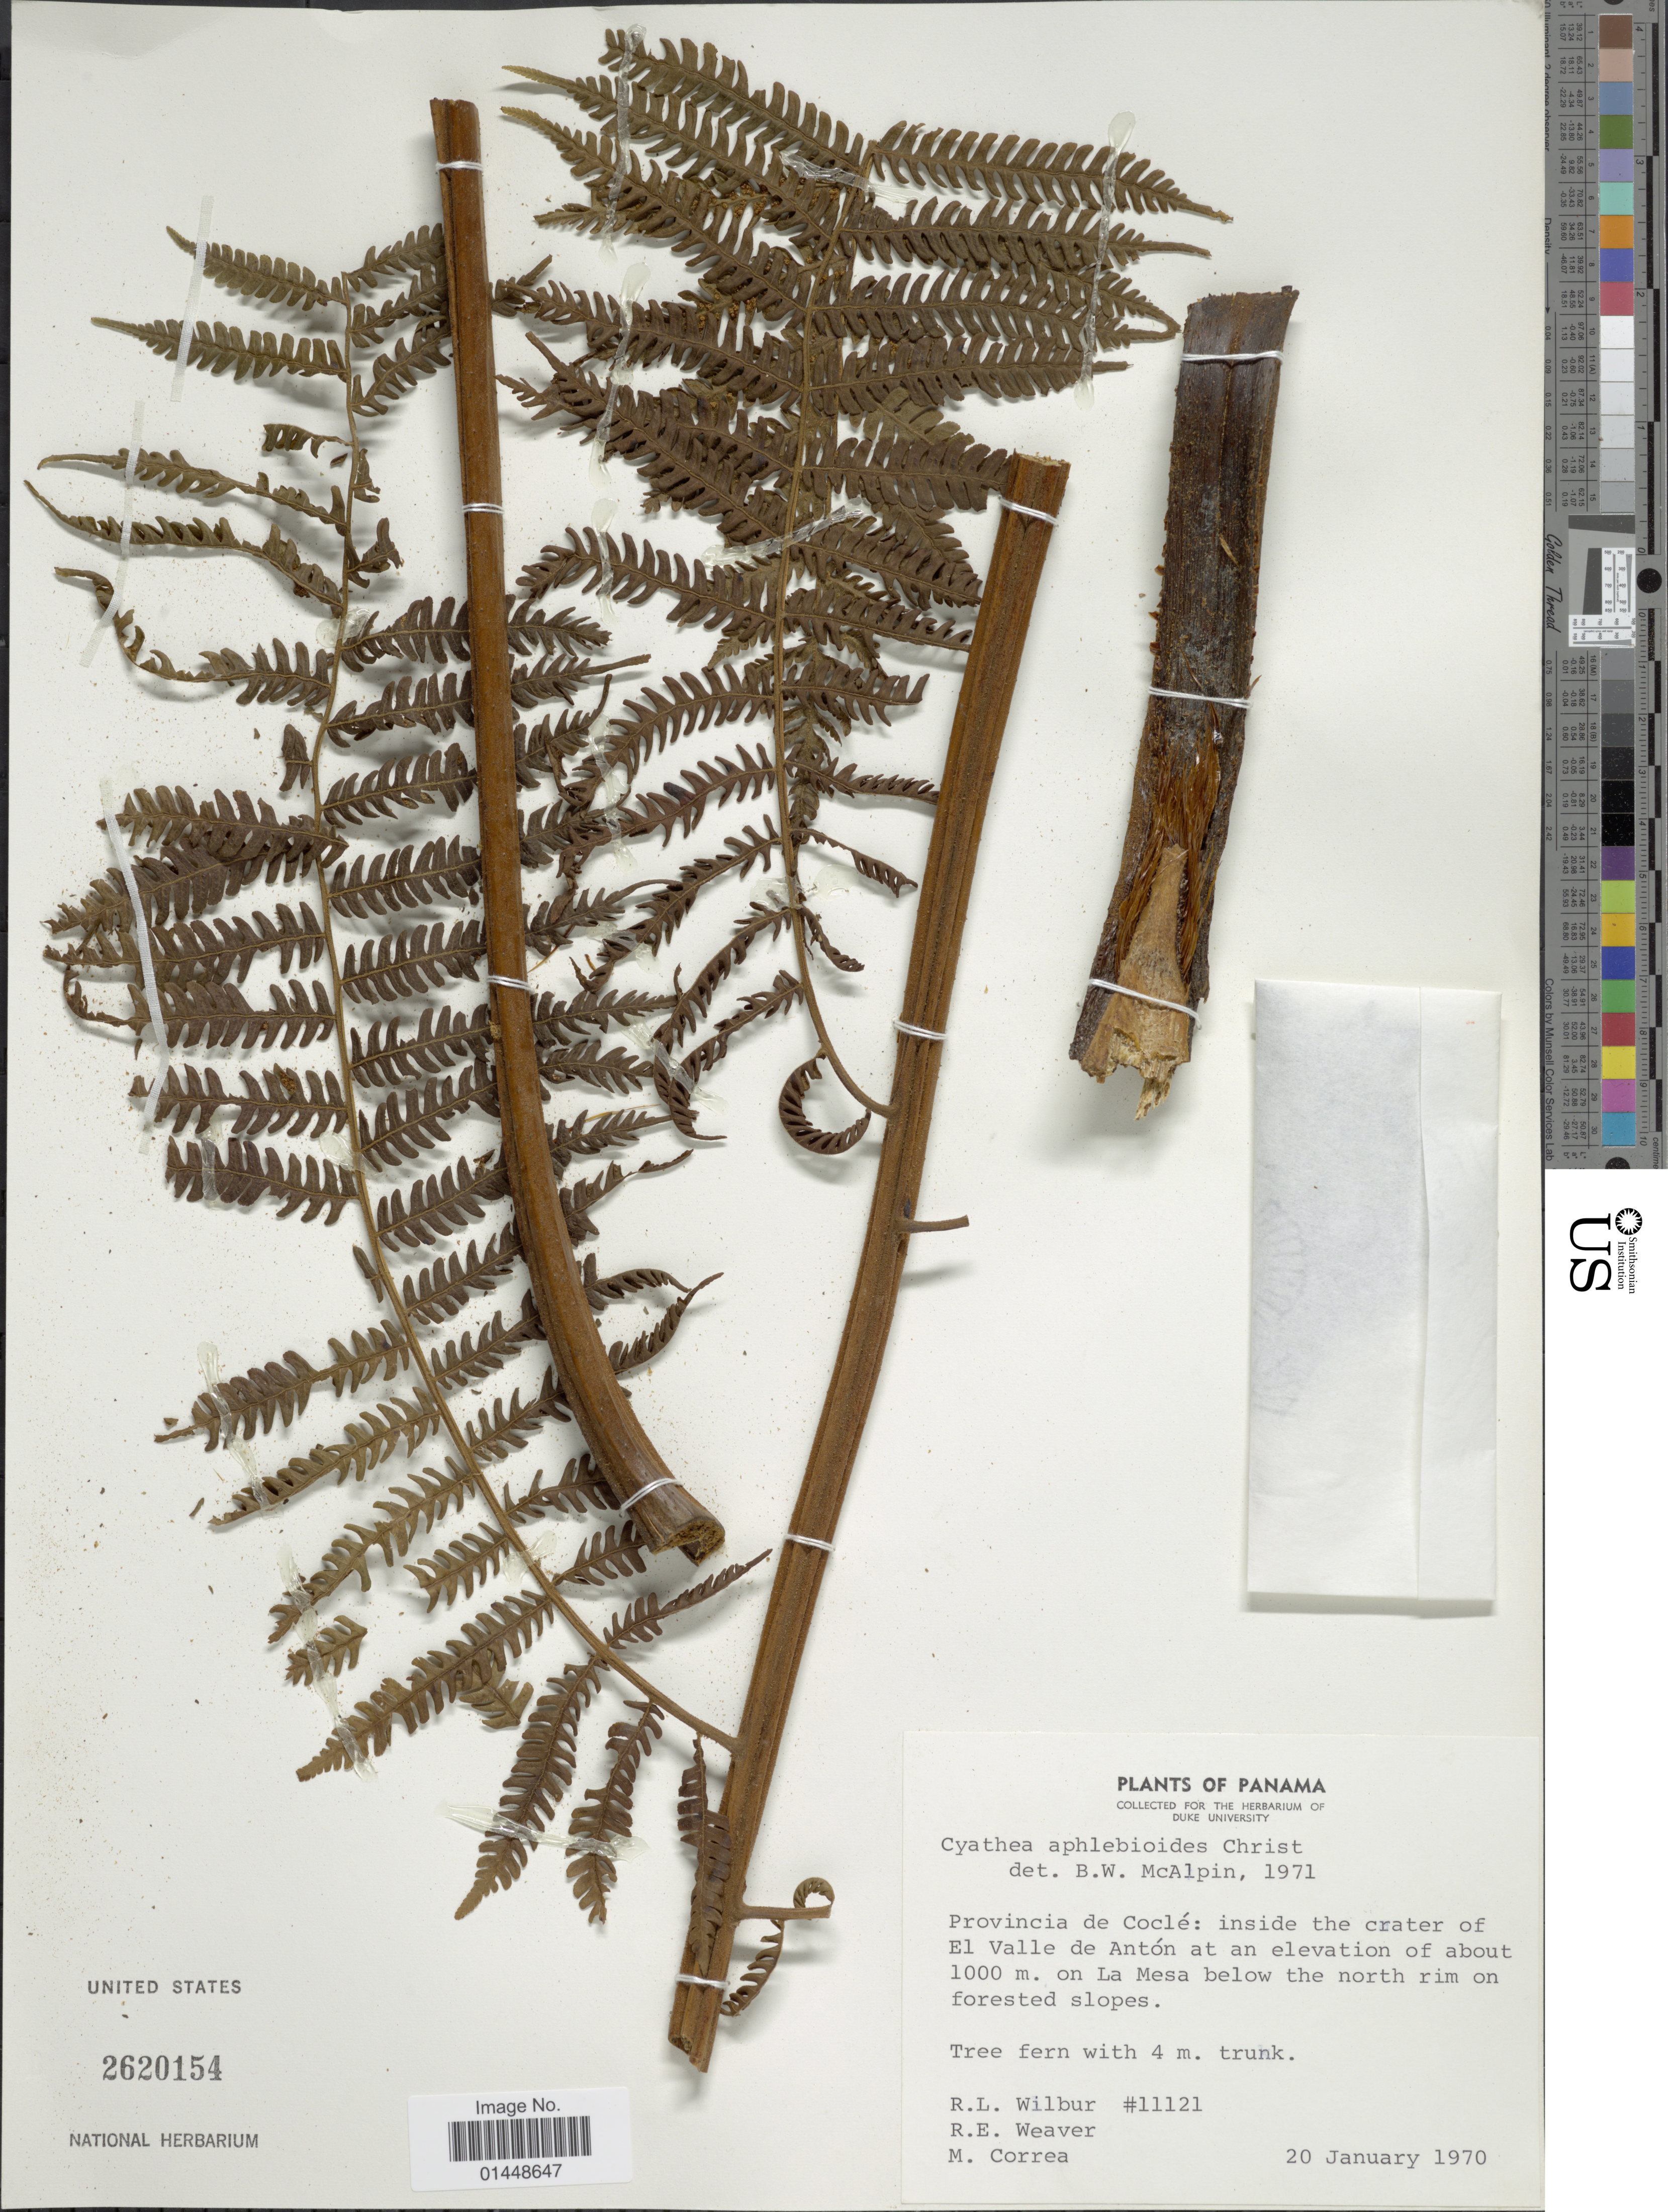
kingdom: Plantae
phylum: Tracheophyta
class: Polypodiopsida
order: Cyatheales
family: Cyatheaceae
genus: Cyathea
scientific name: Cyathea delgadii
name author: Pohl ex Sternb.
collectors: R. L. Wilbur, R. E. Weaver & M. Correa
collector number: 11121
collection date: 1970-01-20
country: Panama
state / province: Coclé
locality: Provincia de Coclé: inside the crater of El Valle de Antón, on La Mesa below the north rim on forested slopes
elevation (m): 1000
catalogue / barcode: US 2620154